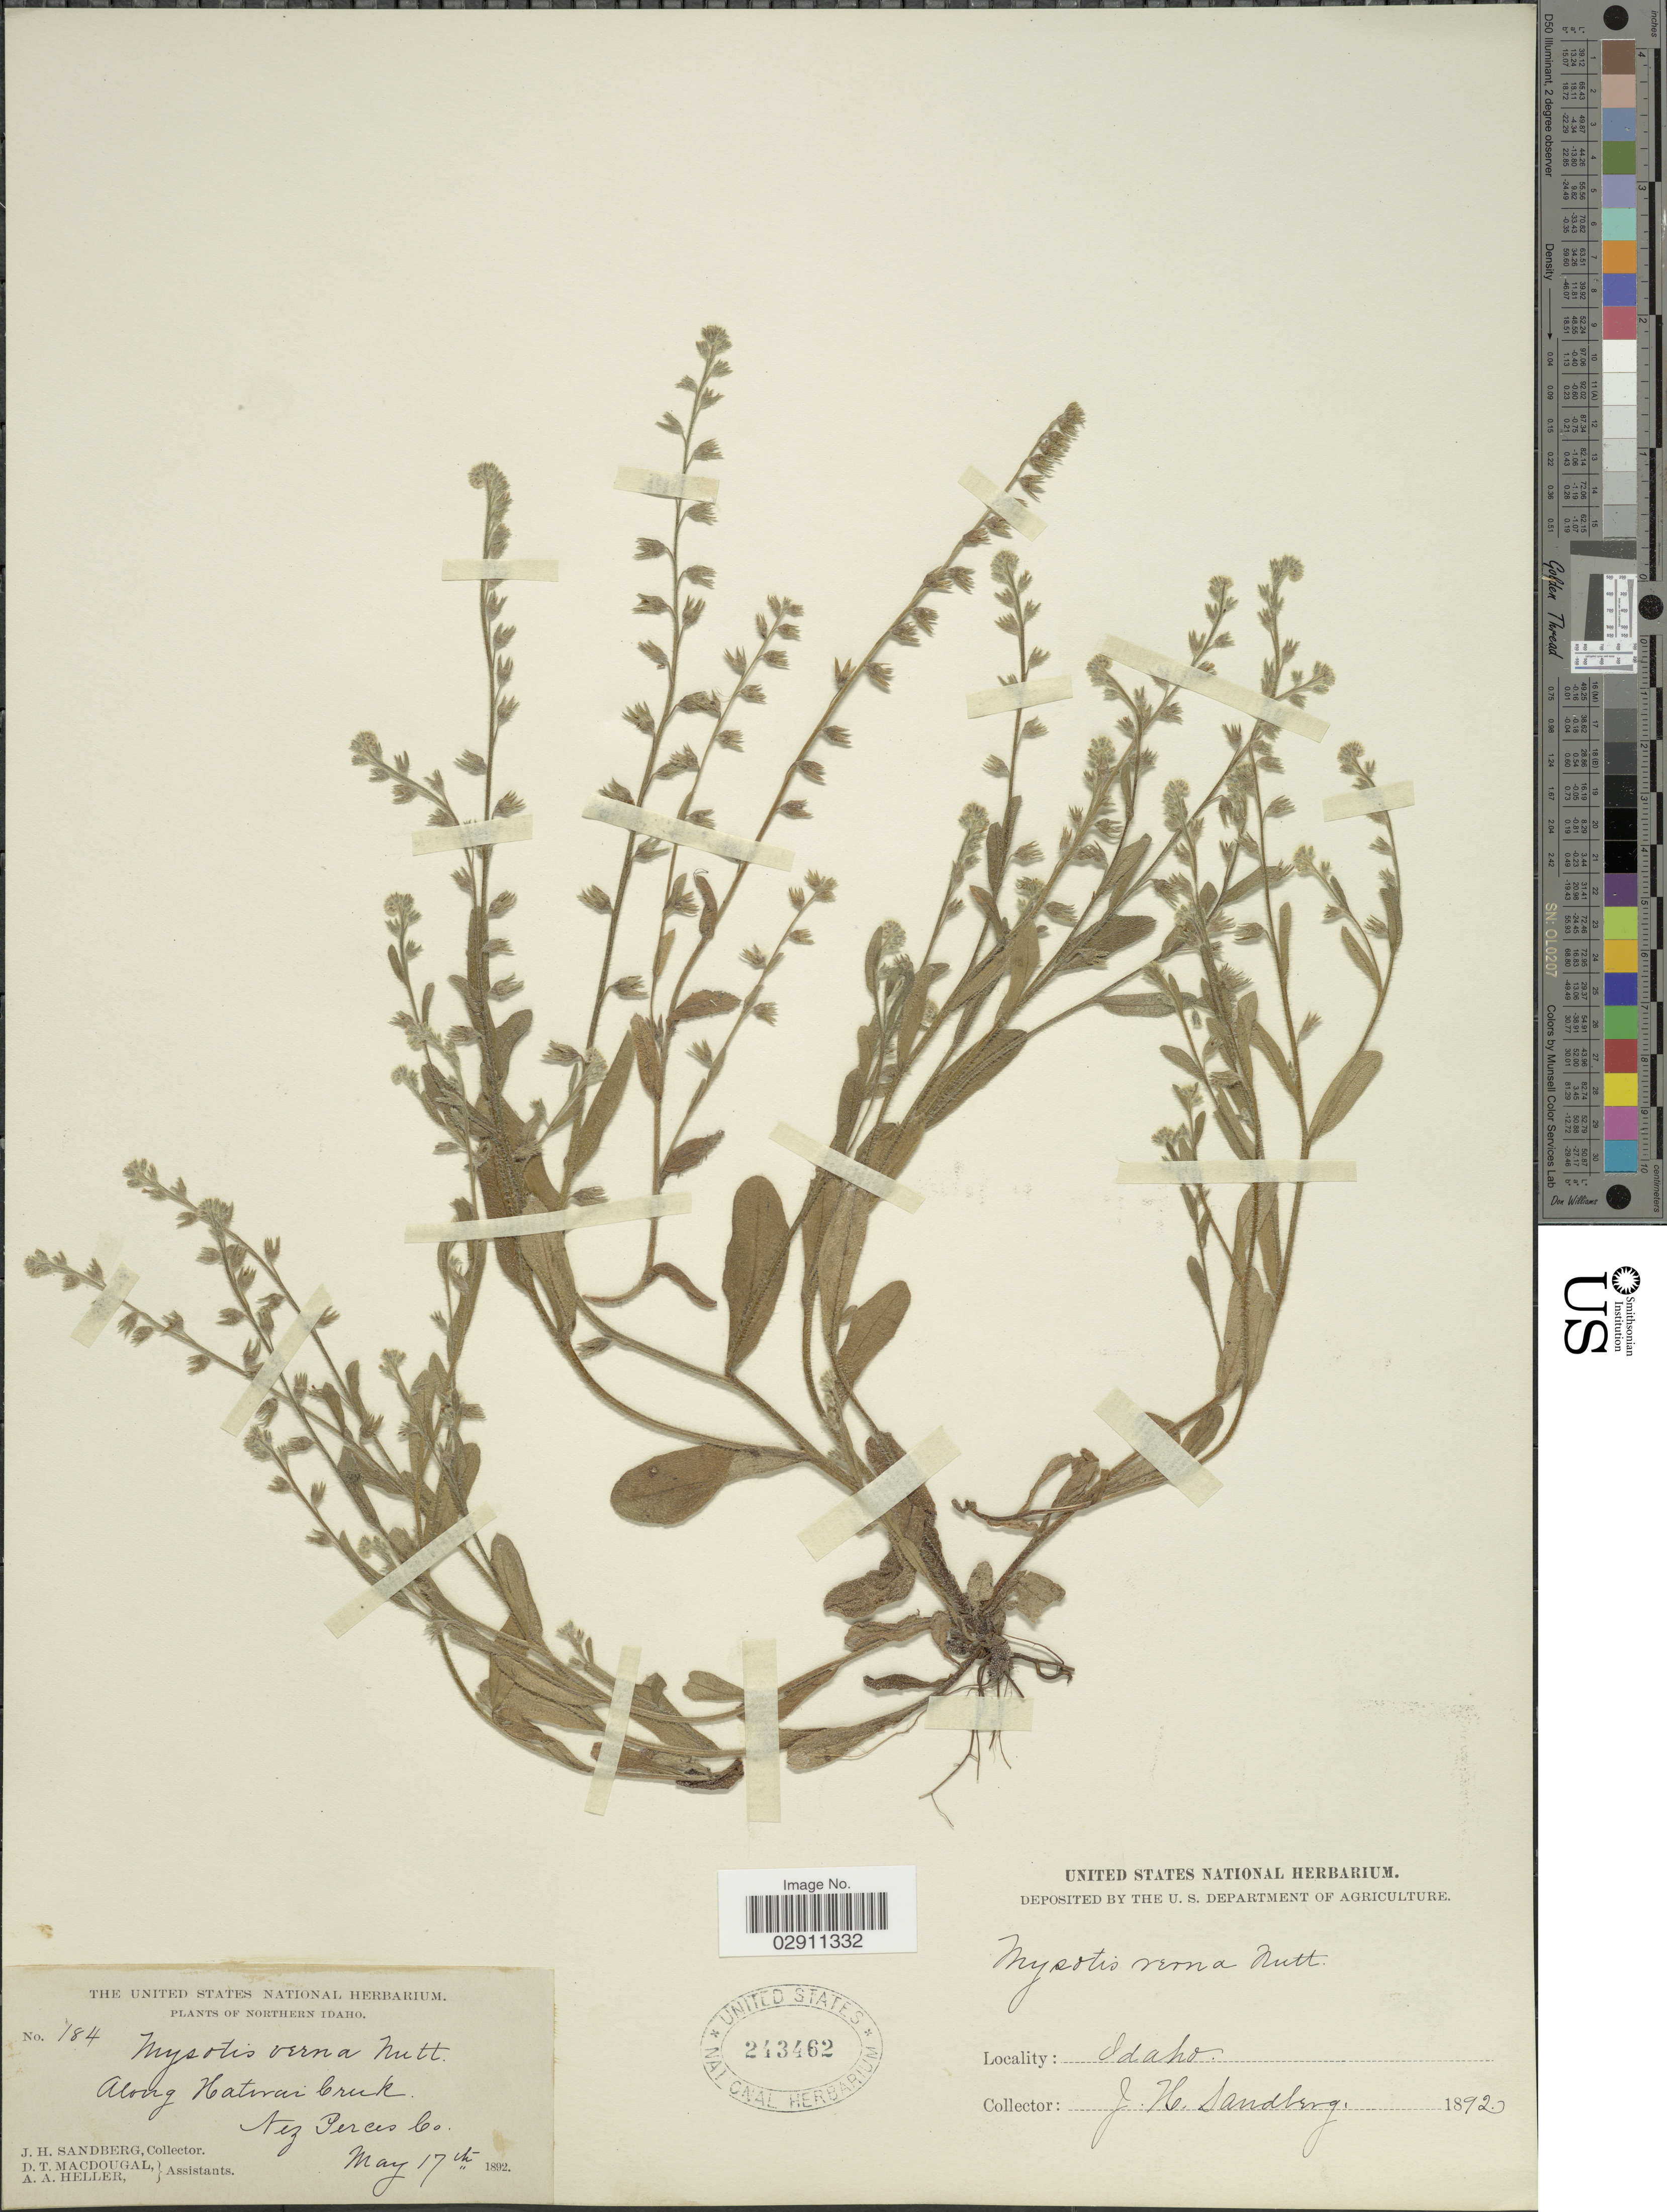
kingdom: Plantae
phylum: Tracheophyta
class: Magnoliopsida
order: Boraginales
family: Boraginaceae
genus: Myosotis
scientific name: Myosotis verna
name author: Nutt.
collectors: J. H. Sandberg, D. T. MacDougal & A. A. Heller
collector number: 184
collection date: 1892-05-17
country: United States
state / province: Idaho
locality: Northern Idaho, Along Hatwai Creek, Nez Perces Co.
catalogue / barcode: US 243462